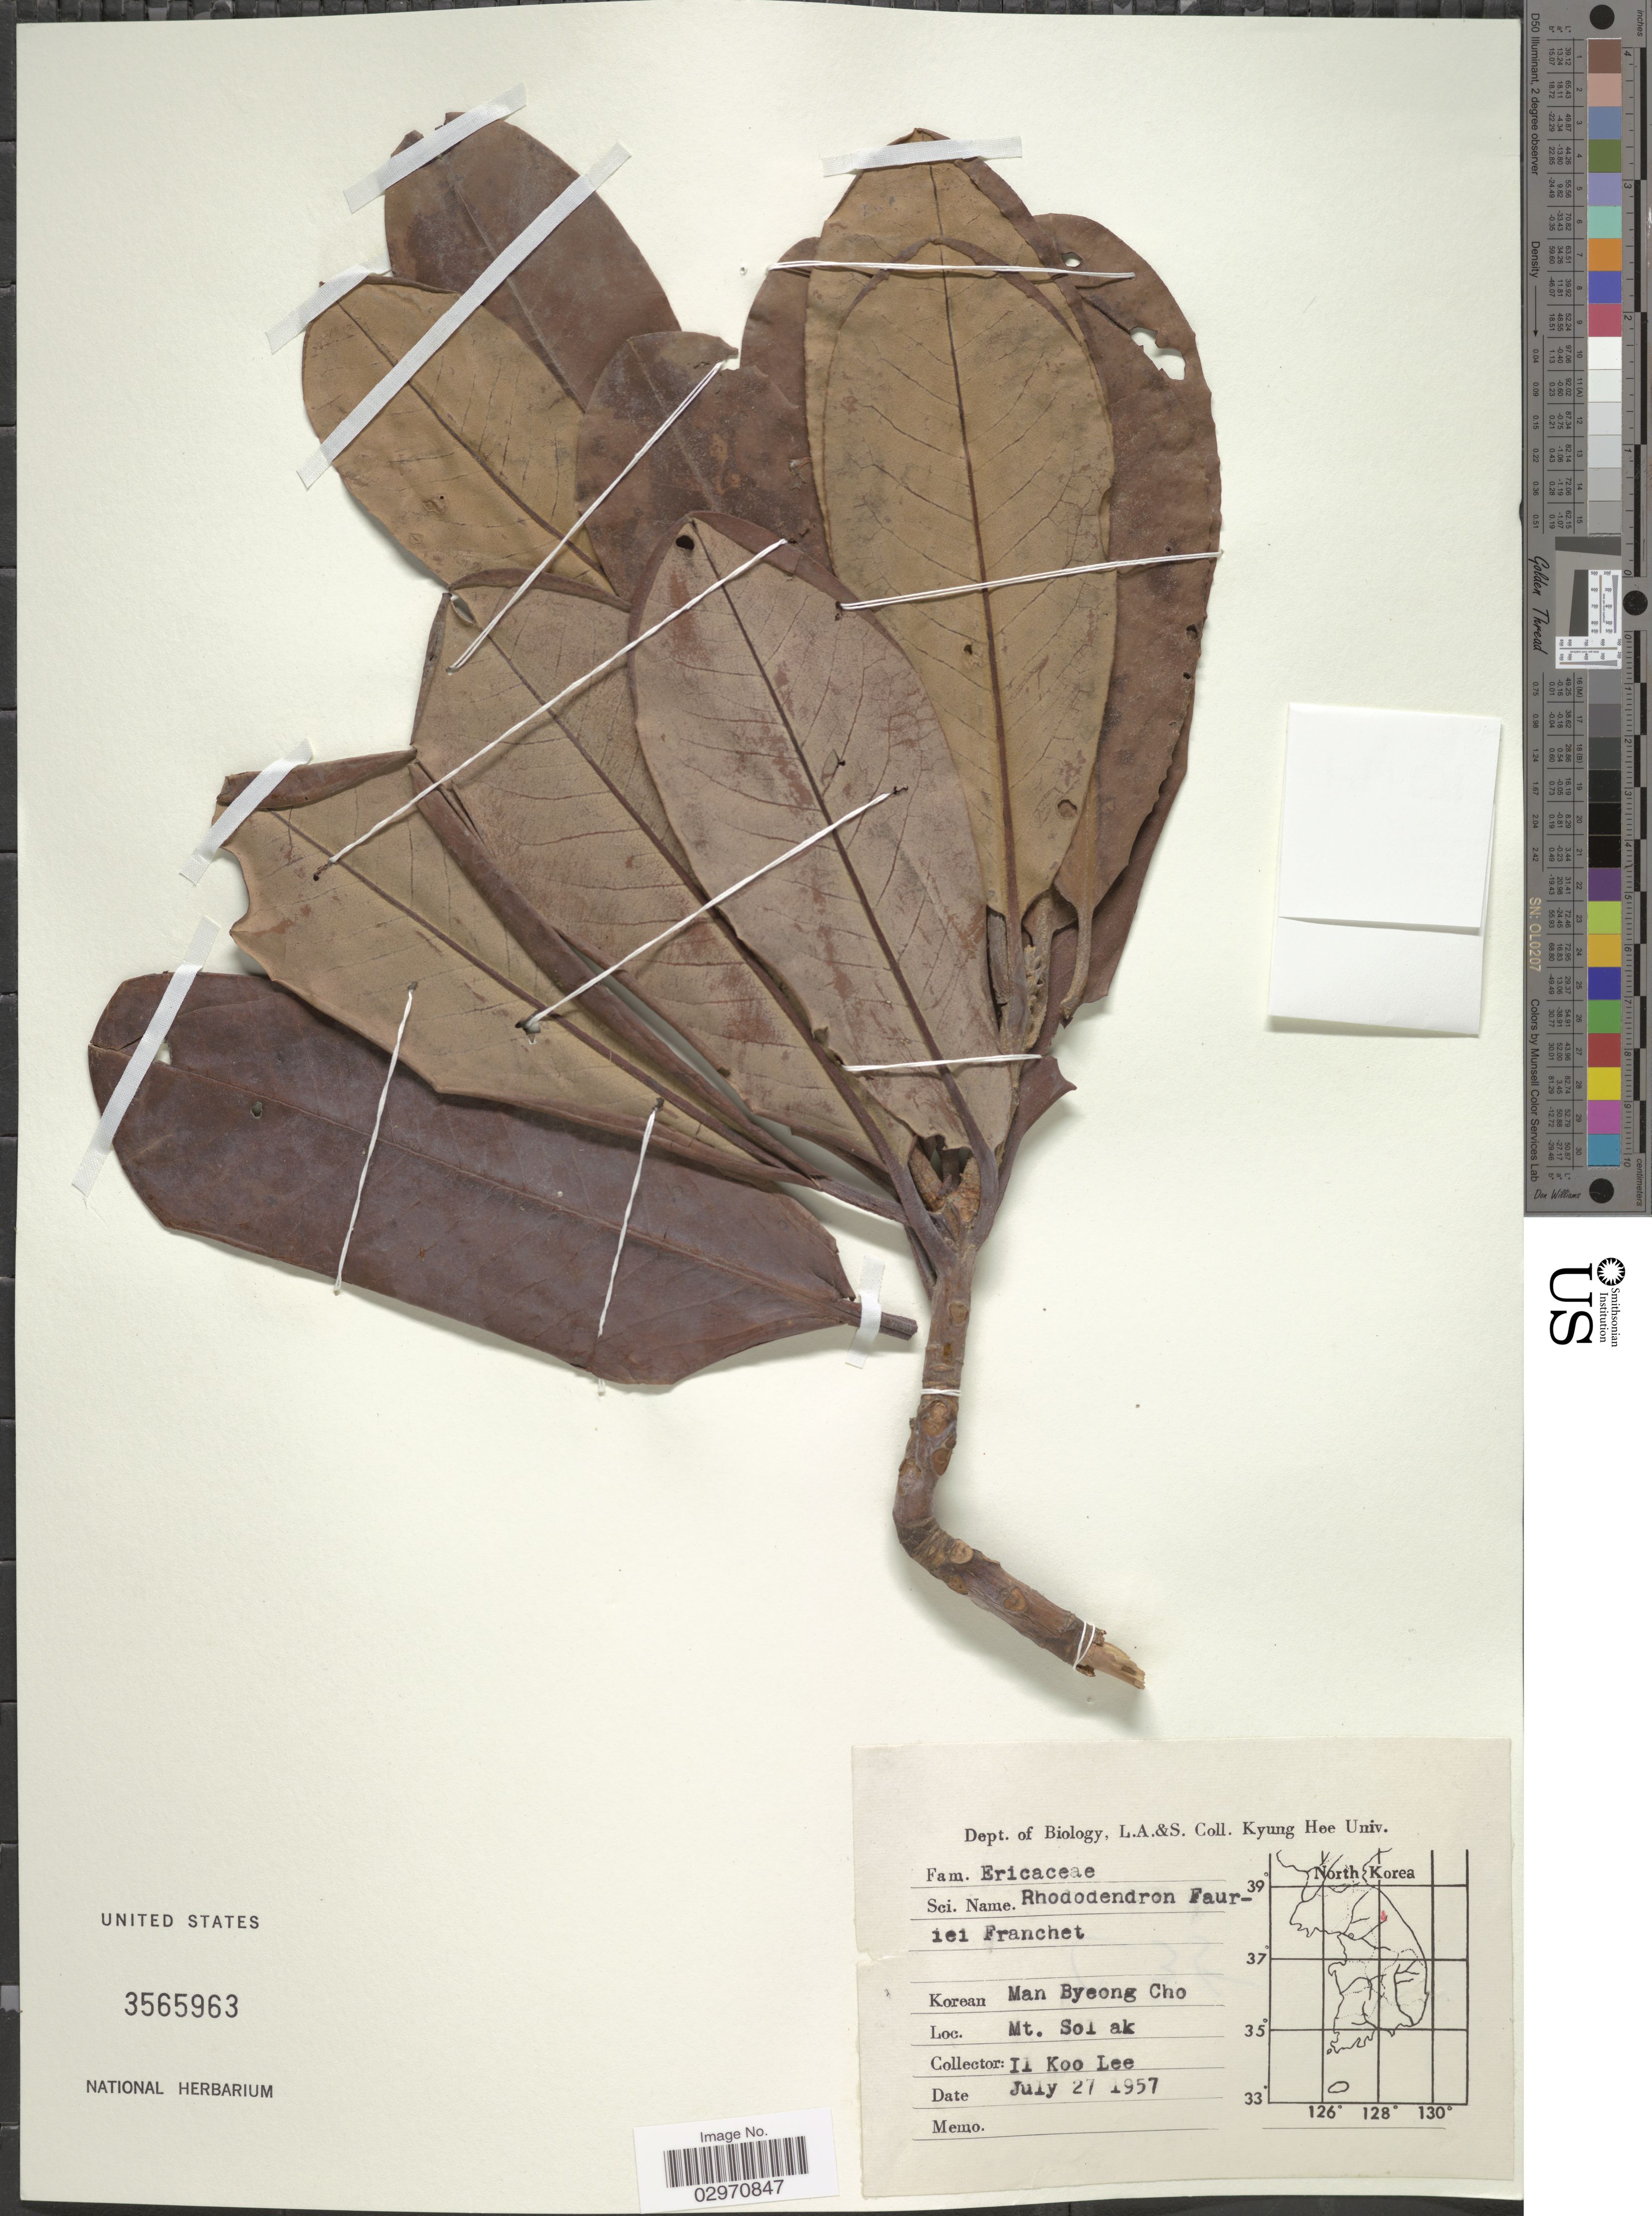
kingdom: Plantae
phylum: Tracheophyta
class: Magnoliopsida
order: Ericales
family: Ericaceae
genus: Rhododendron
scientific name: Rhododendron fauriei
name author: Franch.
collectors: I. K. Lee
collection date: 1957-07-27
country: South Korea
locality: Mt. Sol ak.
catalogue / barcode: US 3565963